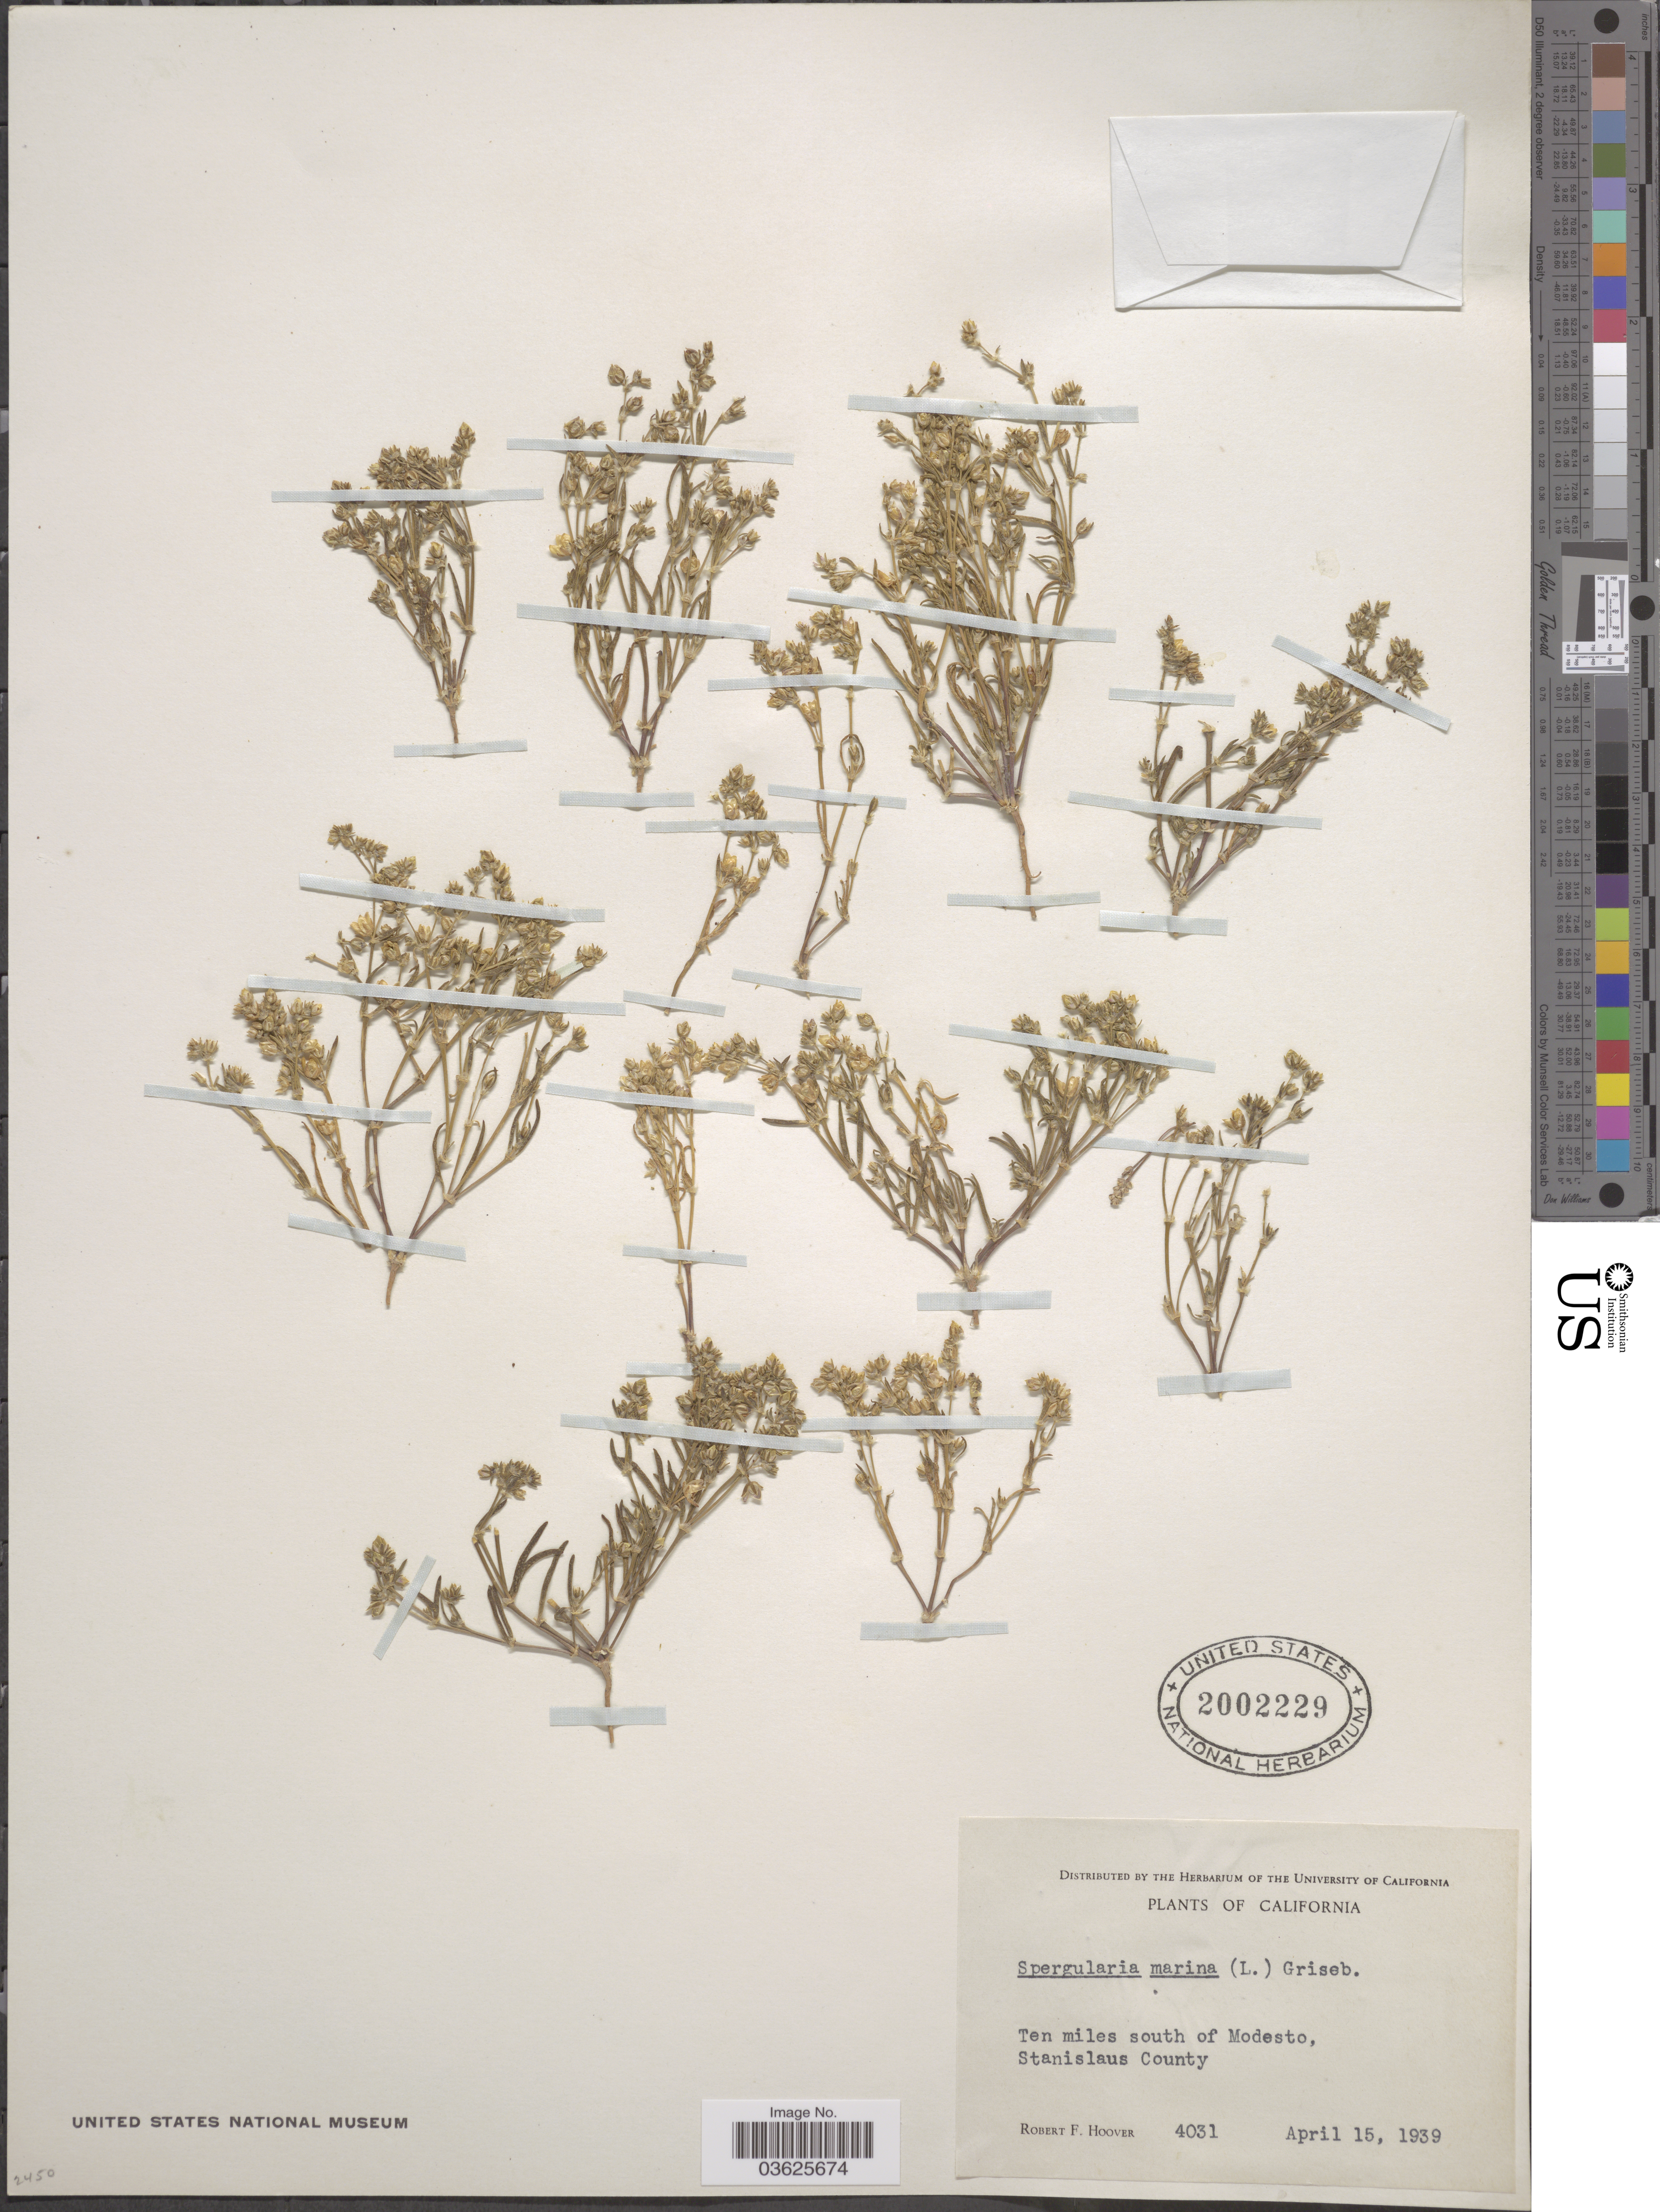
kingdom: Plantae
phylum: Tracheophyta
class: Magnoliopsida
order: Caryophyllales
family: Caryophyllaceae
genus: Spergularia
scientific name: Spergularia marina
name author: (L.) Griseb.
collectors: R. F. Hoover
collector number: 4031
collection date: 1939-04-15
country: United States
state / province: California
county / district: Stanislaus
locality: Ten miles south of Modesto, Stanislaus County.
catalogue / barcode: US 2002229